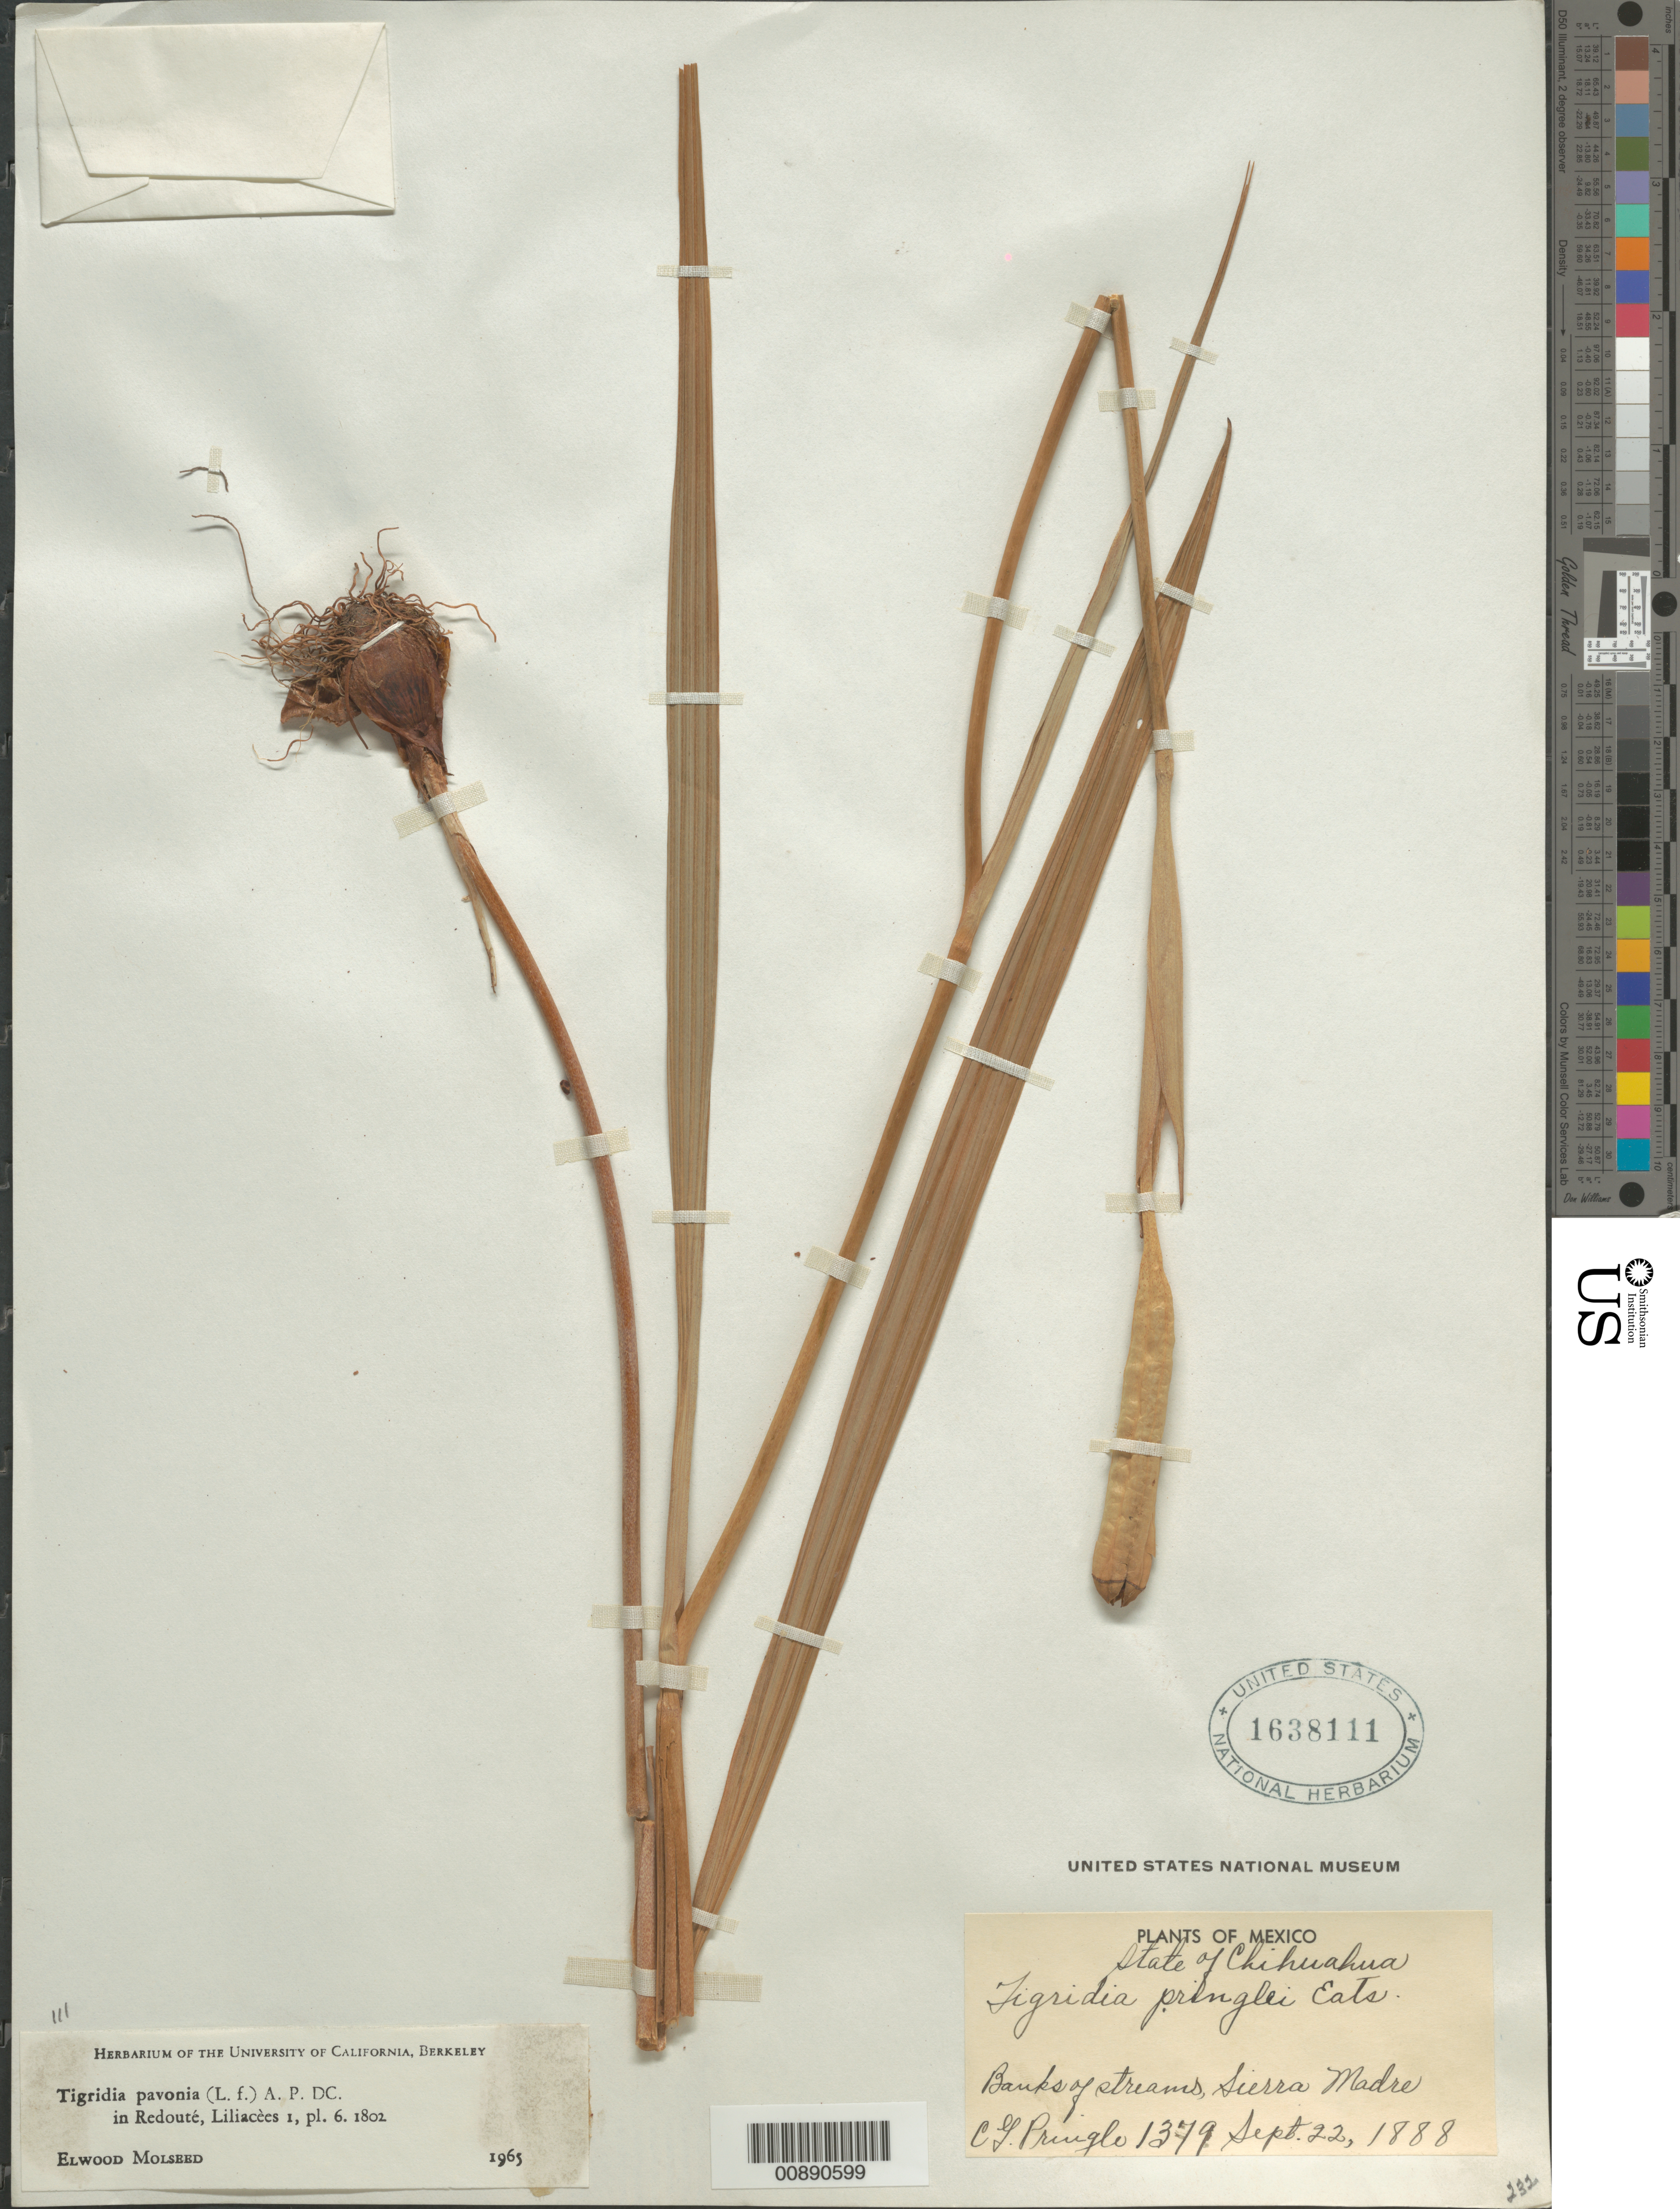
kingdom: Plantae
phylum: Tracheophyta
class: Liliopsida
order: Asparagales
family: Iridaceae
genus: Tigridia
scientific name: Tigridia pavonia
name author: (L. f.) DC.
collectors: C. G. Pringle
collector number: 1379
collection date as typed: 22 Sep 1888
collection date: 1888-09-22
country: Mexico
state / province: Chihuahua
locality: Sierra Madre, Chihuahua.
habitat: Banks of streams.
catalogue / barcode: US 1638111